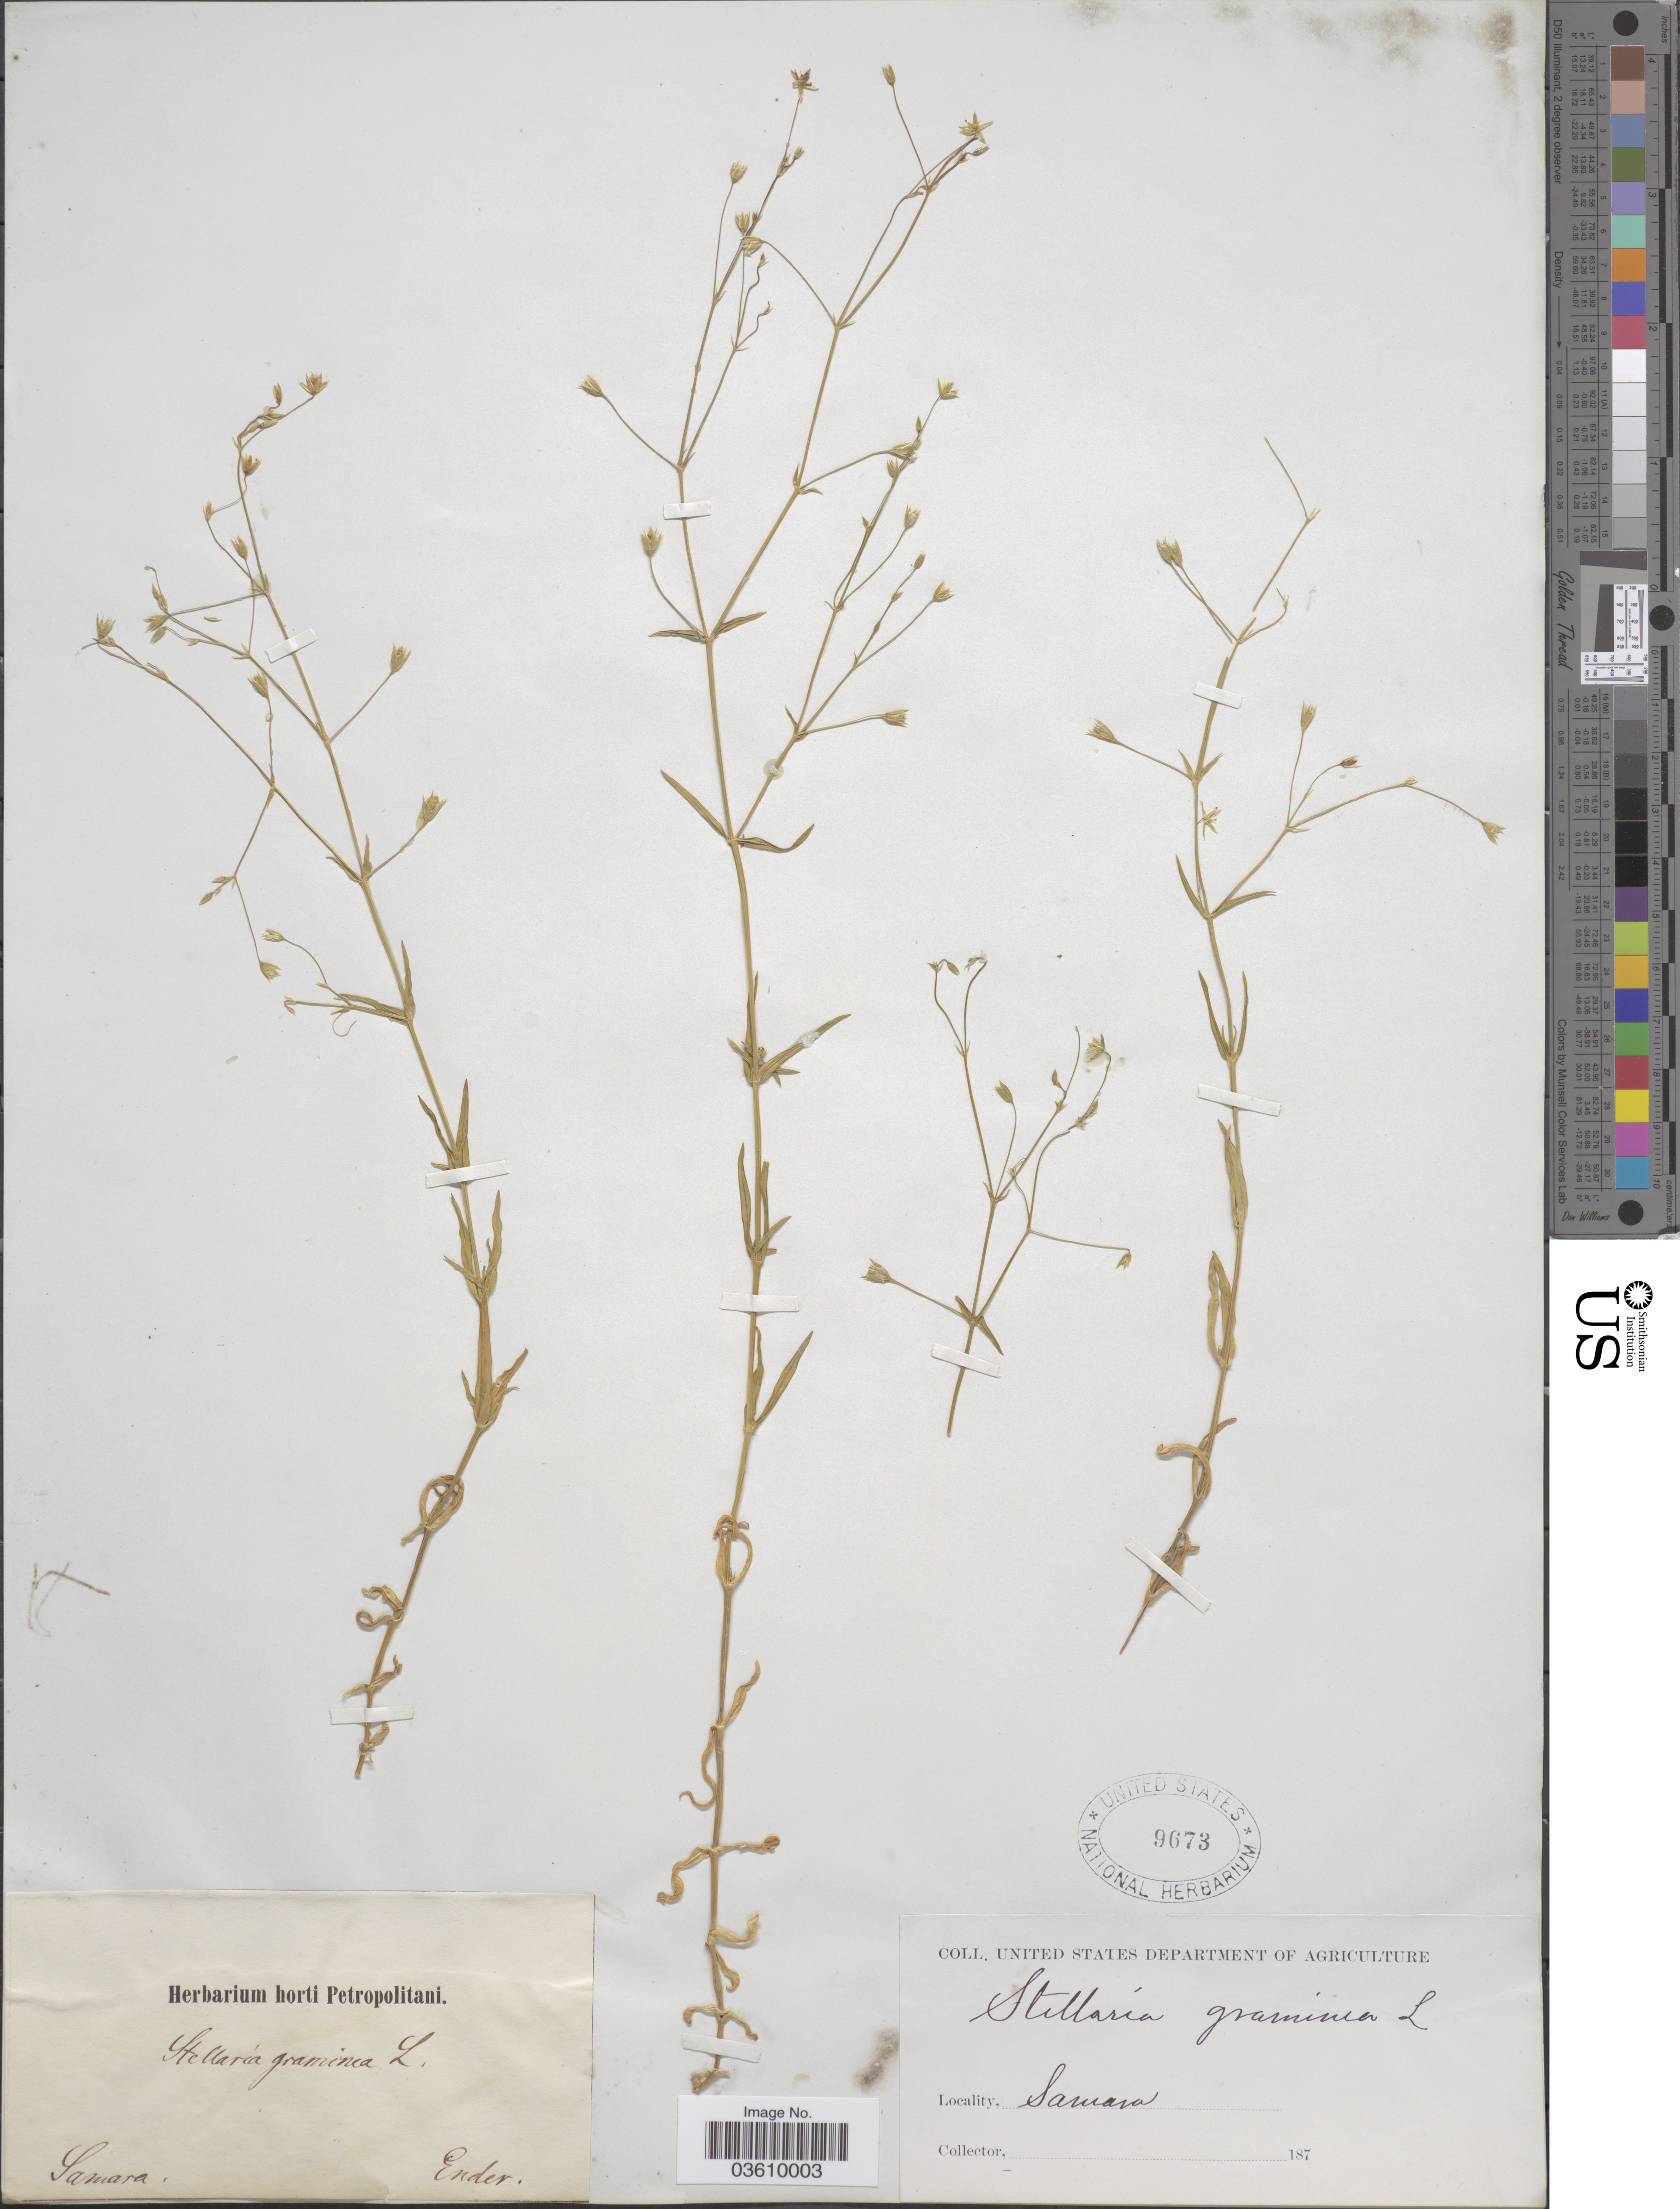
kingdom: Plantae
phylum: Tracheophyta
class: Magnoliopsida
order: Caryophyllales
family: Caryophyllaceae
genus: Stellaria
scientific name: Stellaria graminea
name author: L.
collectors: Ender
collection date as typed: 187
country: Russian Federation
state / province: Samara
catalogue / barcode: US 9673